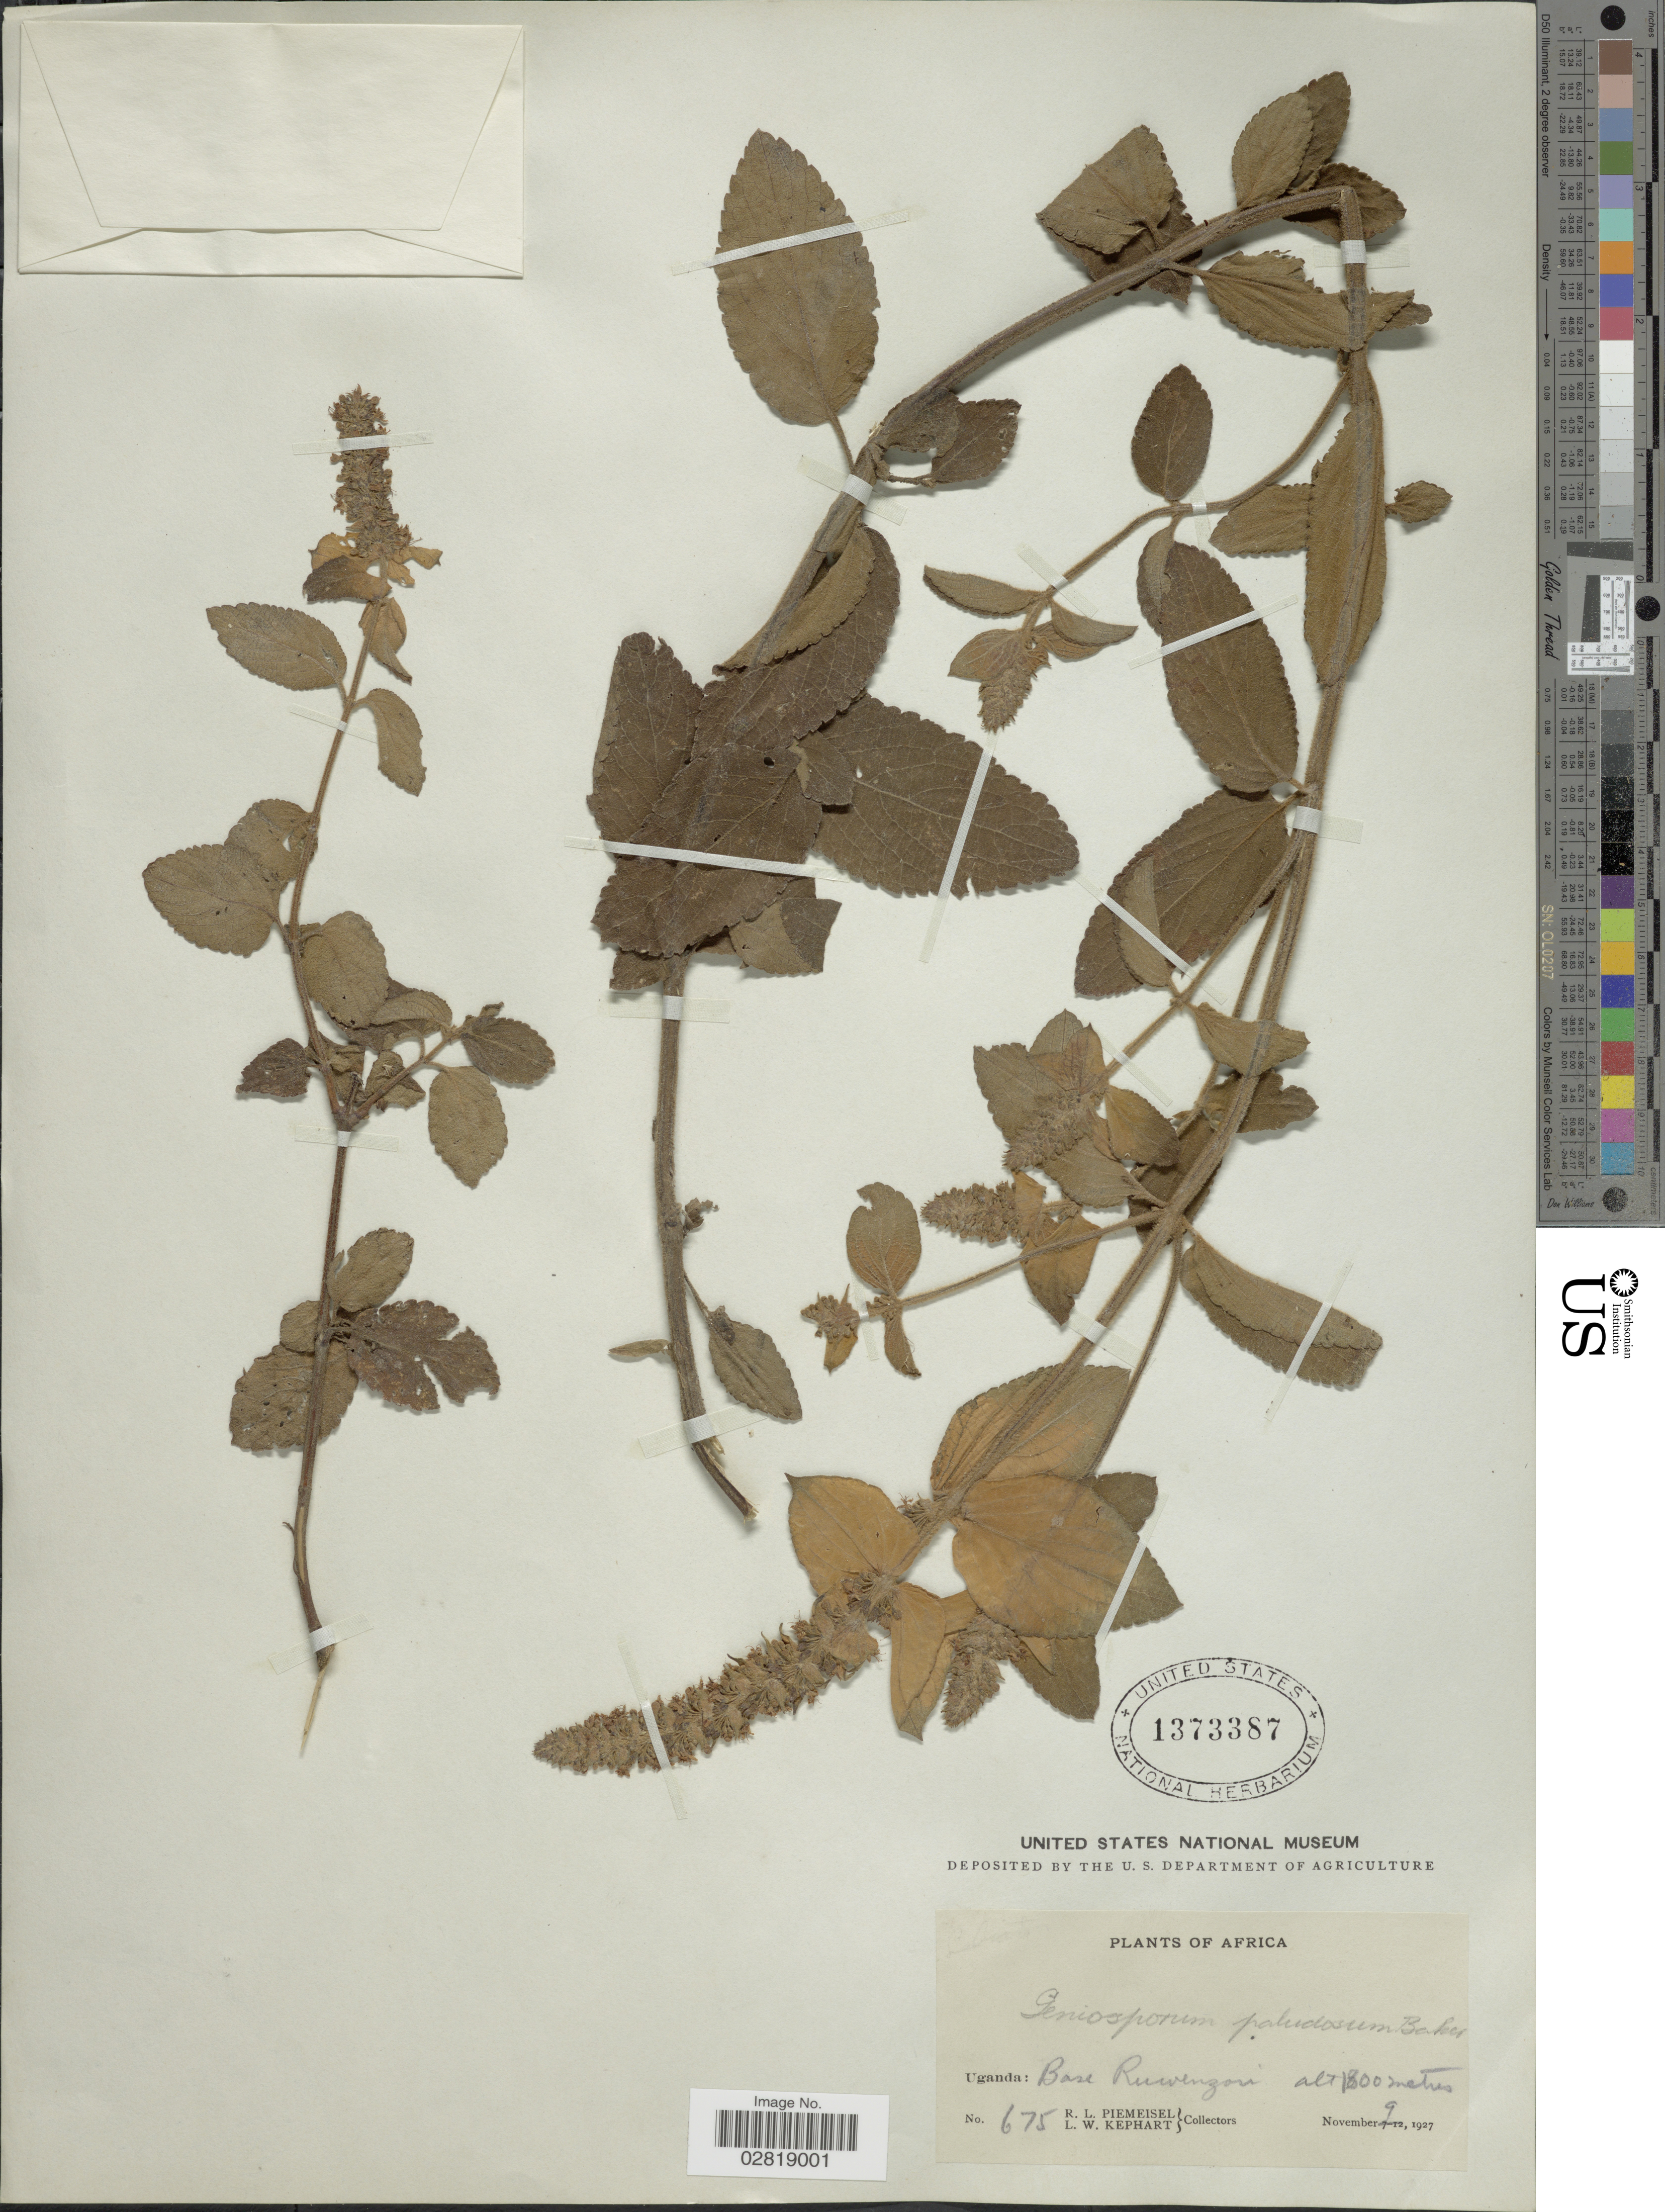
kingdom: Plantae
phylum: Tracheophyta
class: Magnoliopsida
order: Lamiales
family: Lamiaceae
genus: Platostoma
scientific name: Platostoma rotundifolium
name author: (Briq.) A.J. Paton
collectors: R. L. Piemeisel & L. W. Kephart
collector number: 675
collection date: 1927-11-09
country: Uganda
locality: Base Ruwenzori.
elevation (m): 1800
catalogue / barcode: US 1373387